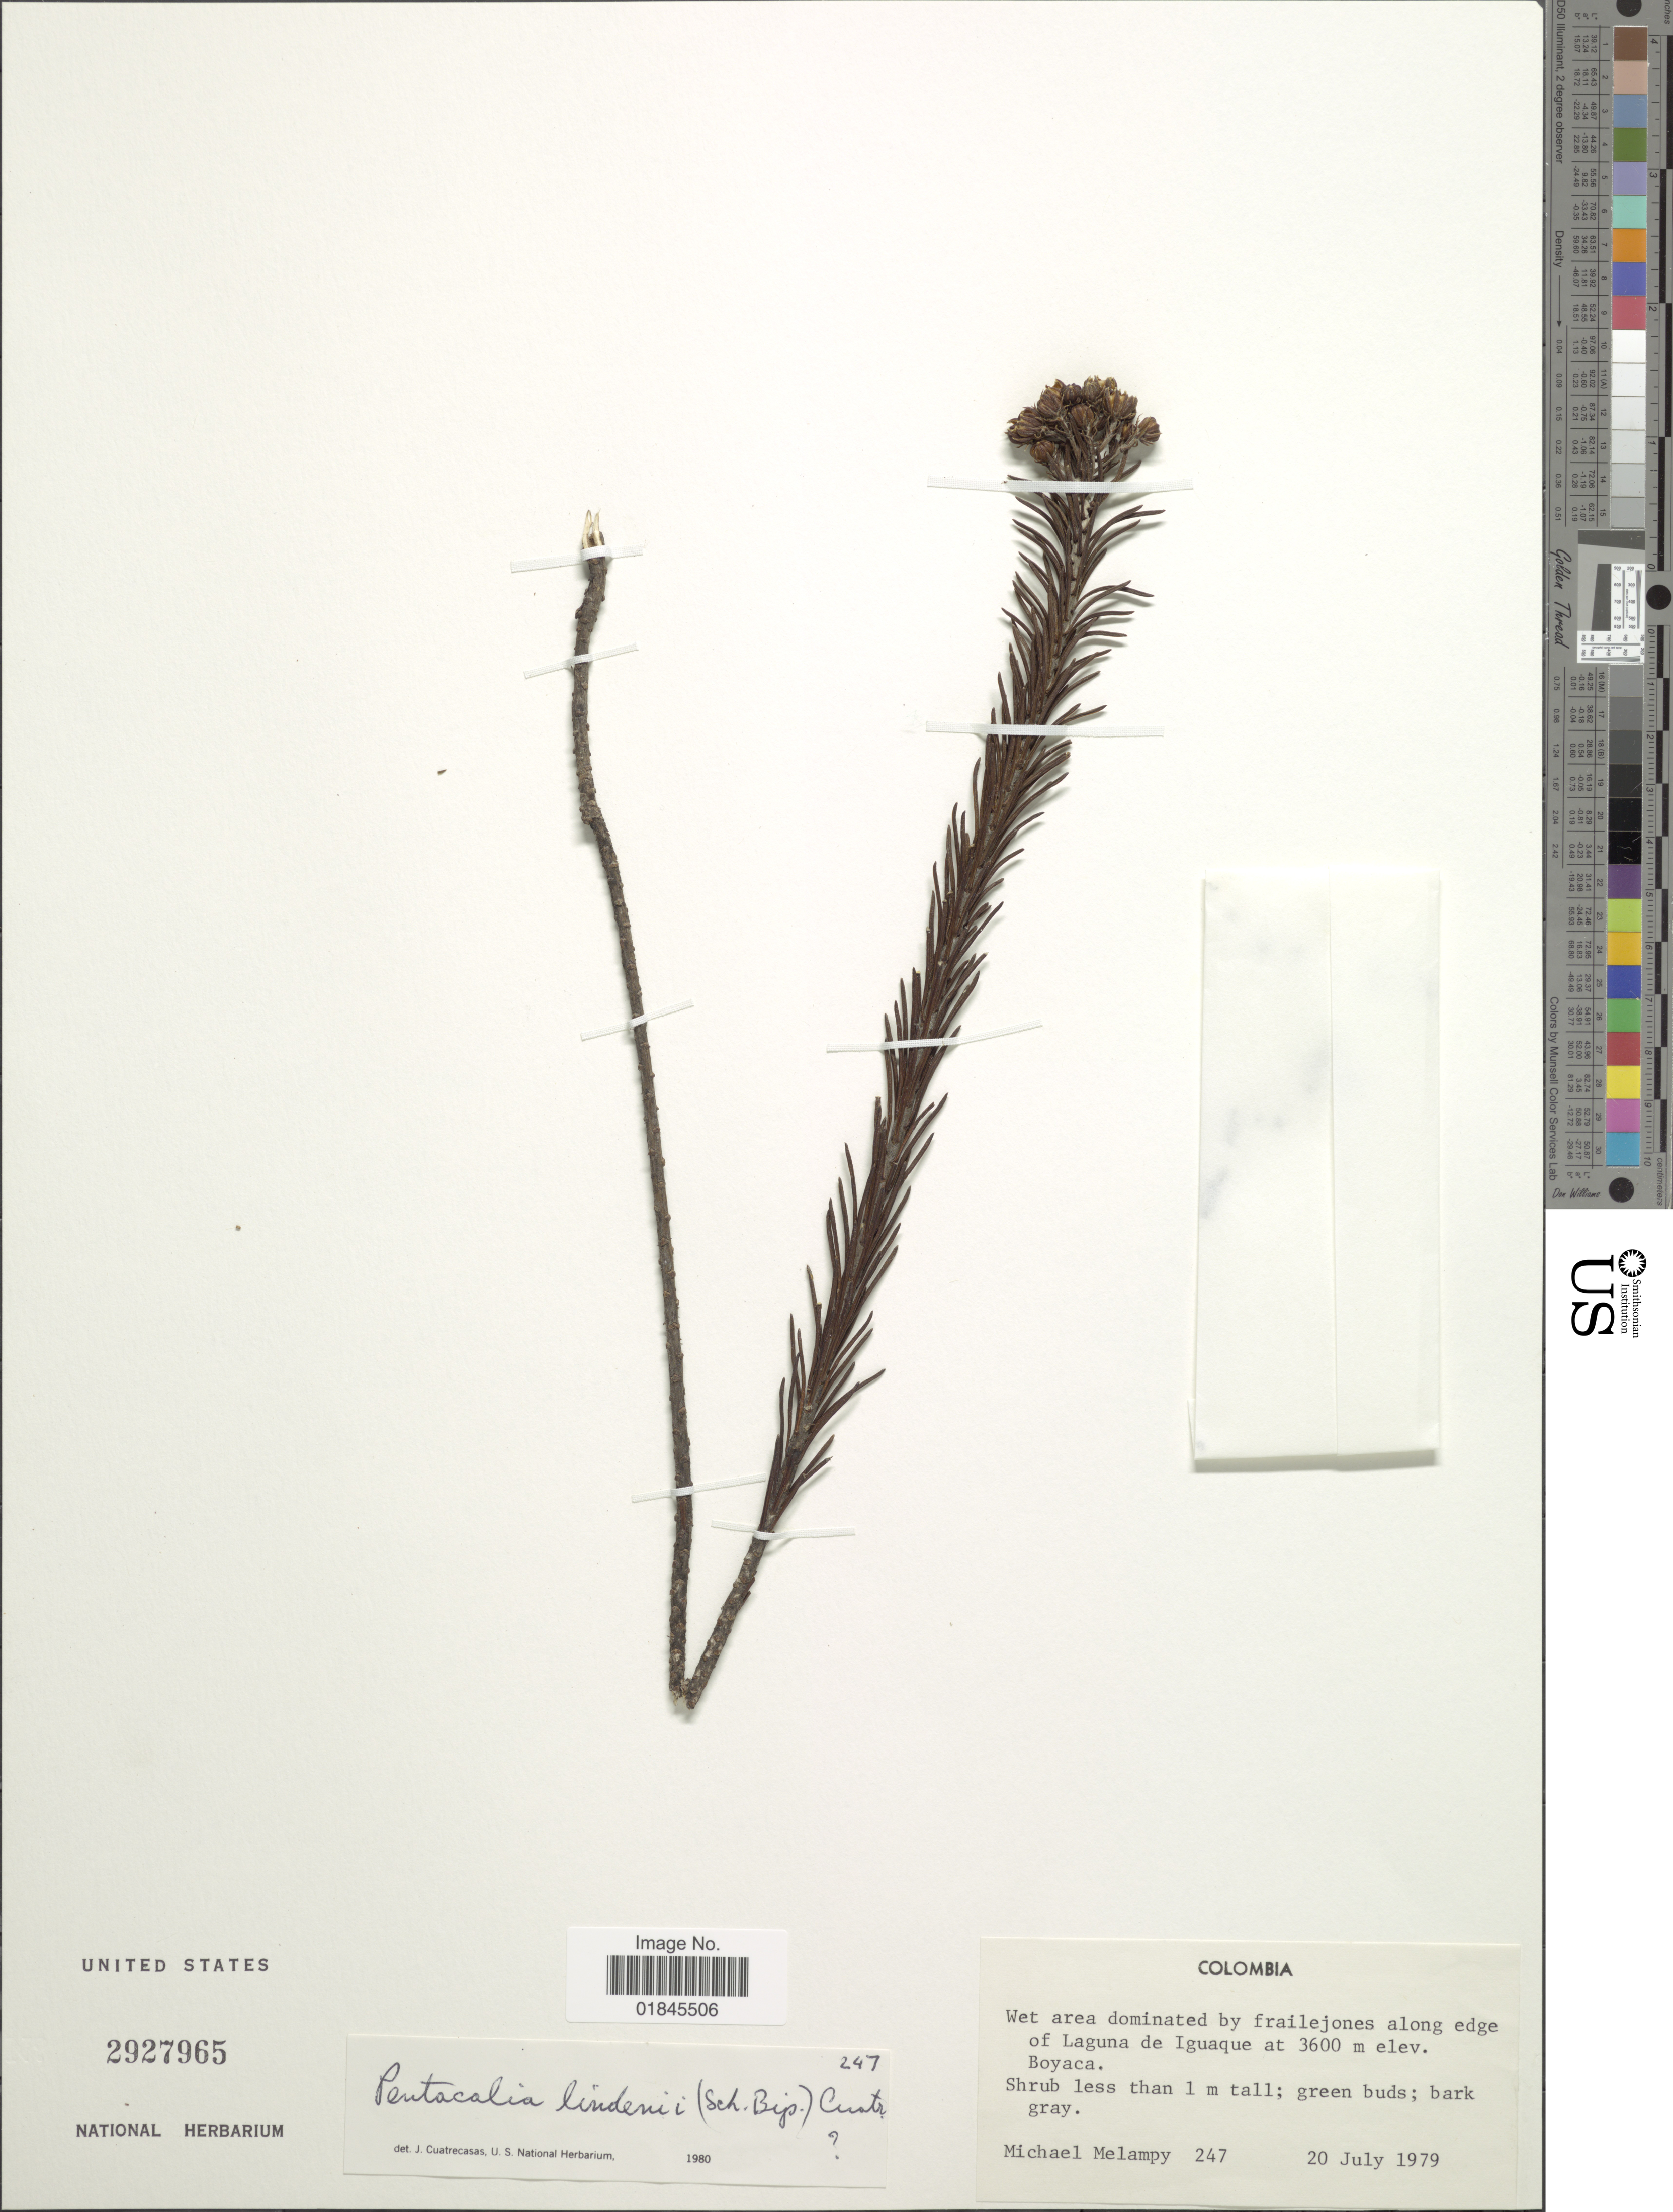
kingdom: Plantae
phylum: Tracheophyta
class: Magnoliopsida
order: Asterales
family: Asteraceae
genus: Pentacalia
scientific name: Pentacalia lindenii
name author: (Sch. Bip. ex Wedd.) Cuatrec.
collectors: M. Melampy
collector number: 247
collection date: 1979-07-20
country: Colombia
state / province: Boyacá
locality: Wet area dominated by frailejones along edge of Laguna de Iguaque, Boyaca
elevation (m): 3600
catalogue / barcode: US 2927965